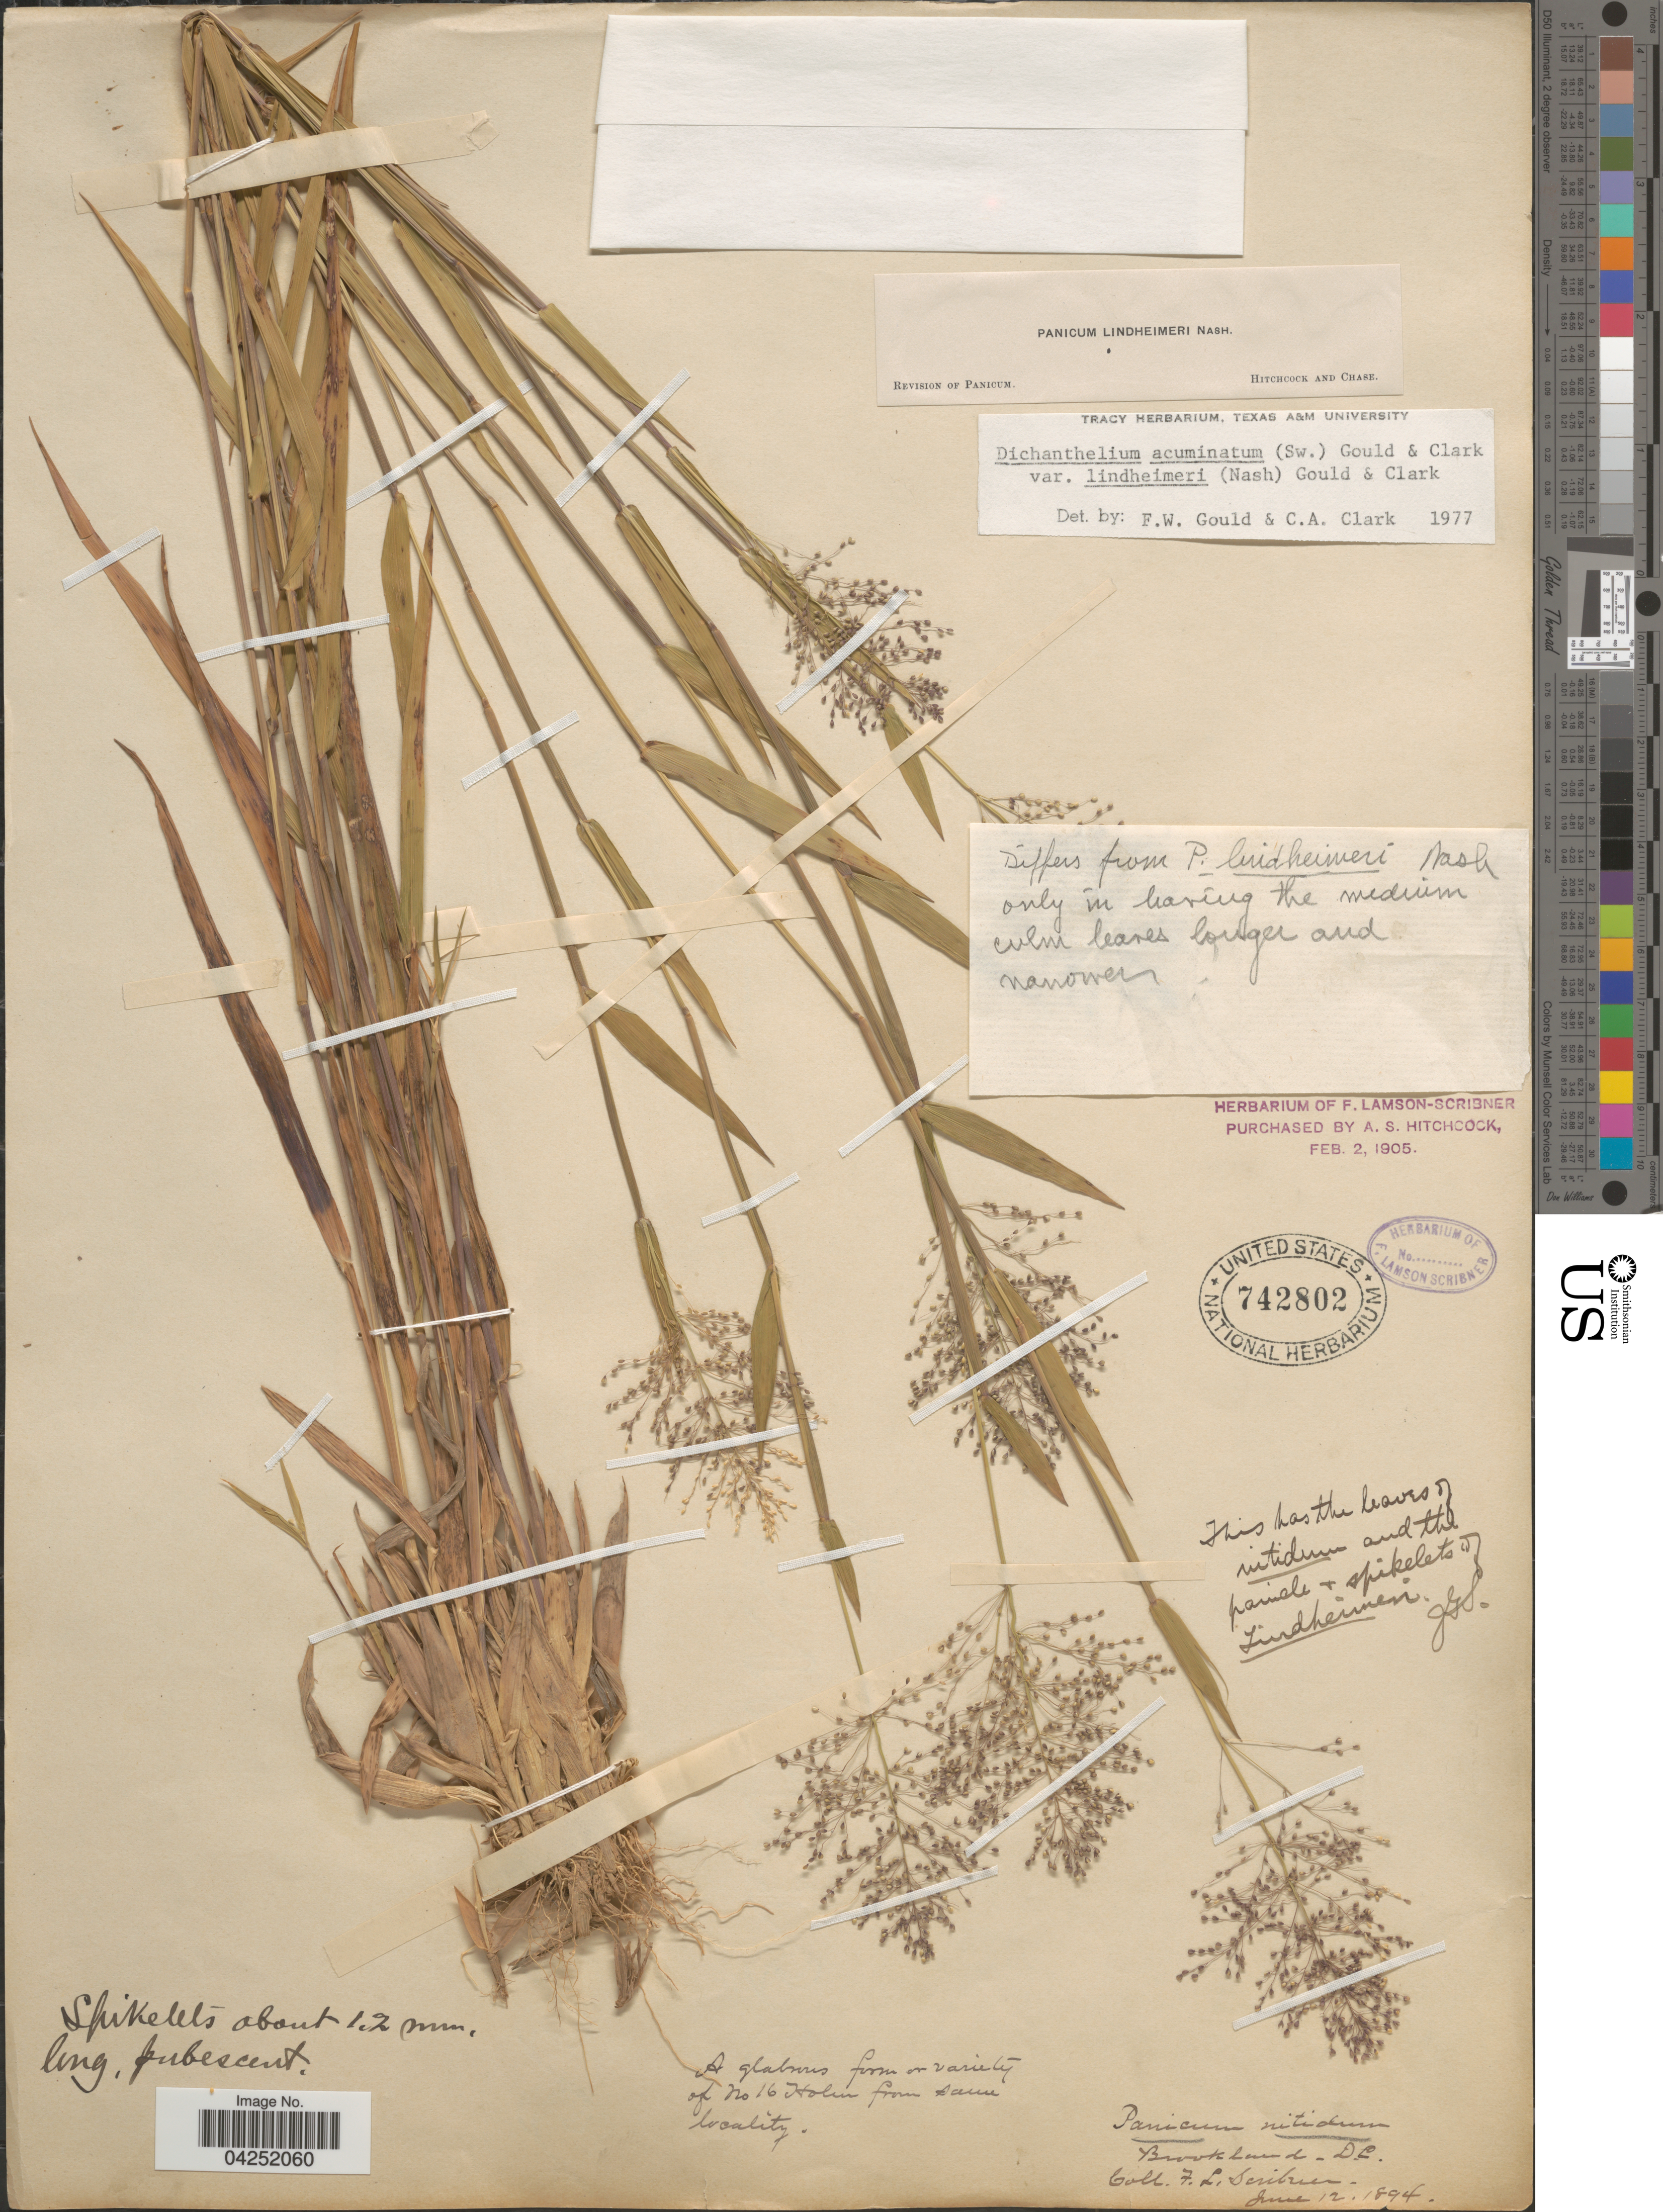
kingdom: Plantae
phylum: Tracheophyta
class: Liliopsida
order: Poales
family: Poaceae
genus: Dichanthelium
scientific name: Dichanthelium acuminatum var. lindheimeri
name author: (Nash) Gould & C.A. Clark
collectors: F. L. Scribner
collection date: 1894-06-12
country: United States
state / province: District of Columbia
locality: Brookland.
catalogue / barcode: US 742802